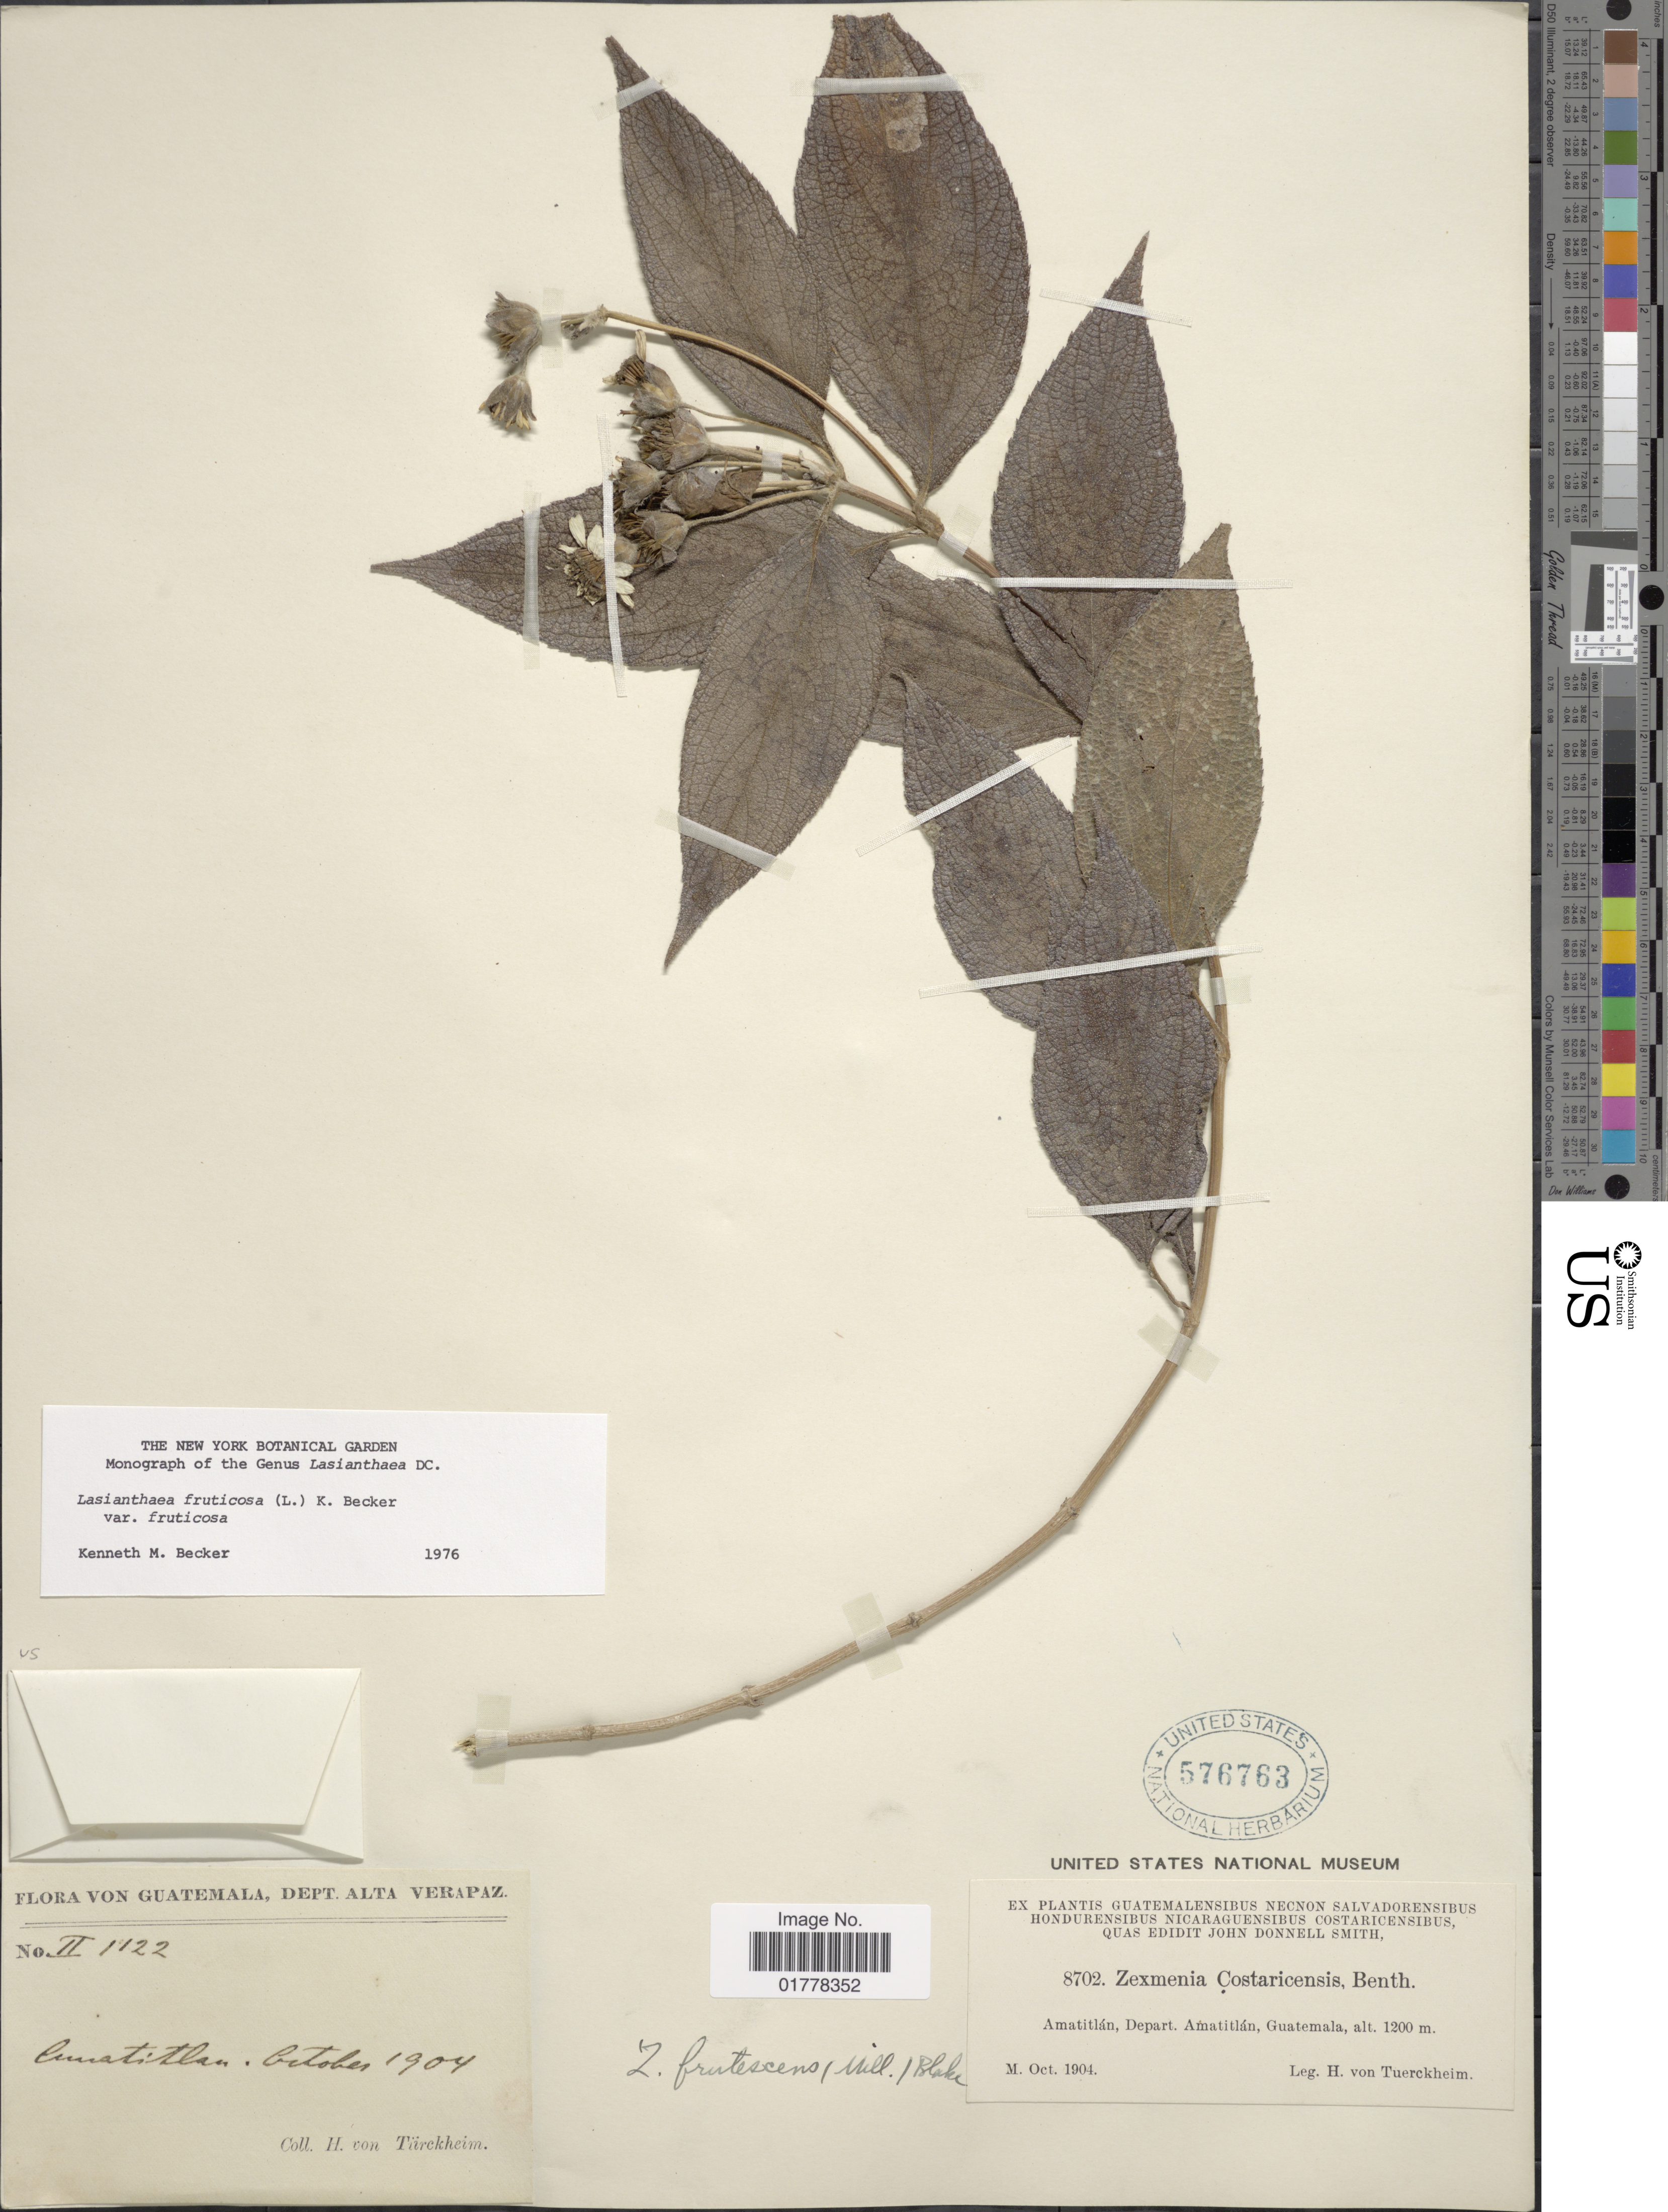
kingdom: Plantae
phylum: Tracheophyta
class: Magnoliopsida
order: Asterales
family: Asteraceae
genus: Lasianthaea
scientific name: Lasianthaea fruticosa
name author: (L.) K.M. Becker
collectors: H. von Tuerckheim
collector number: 8702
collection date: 1904-10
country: Guatemala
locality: Amatitlán, Depart. Amatitlán, Guatemala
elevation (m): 1200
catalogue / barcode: US 576763